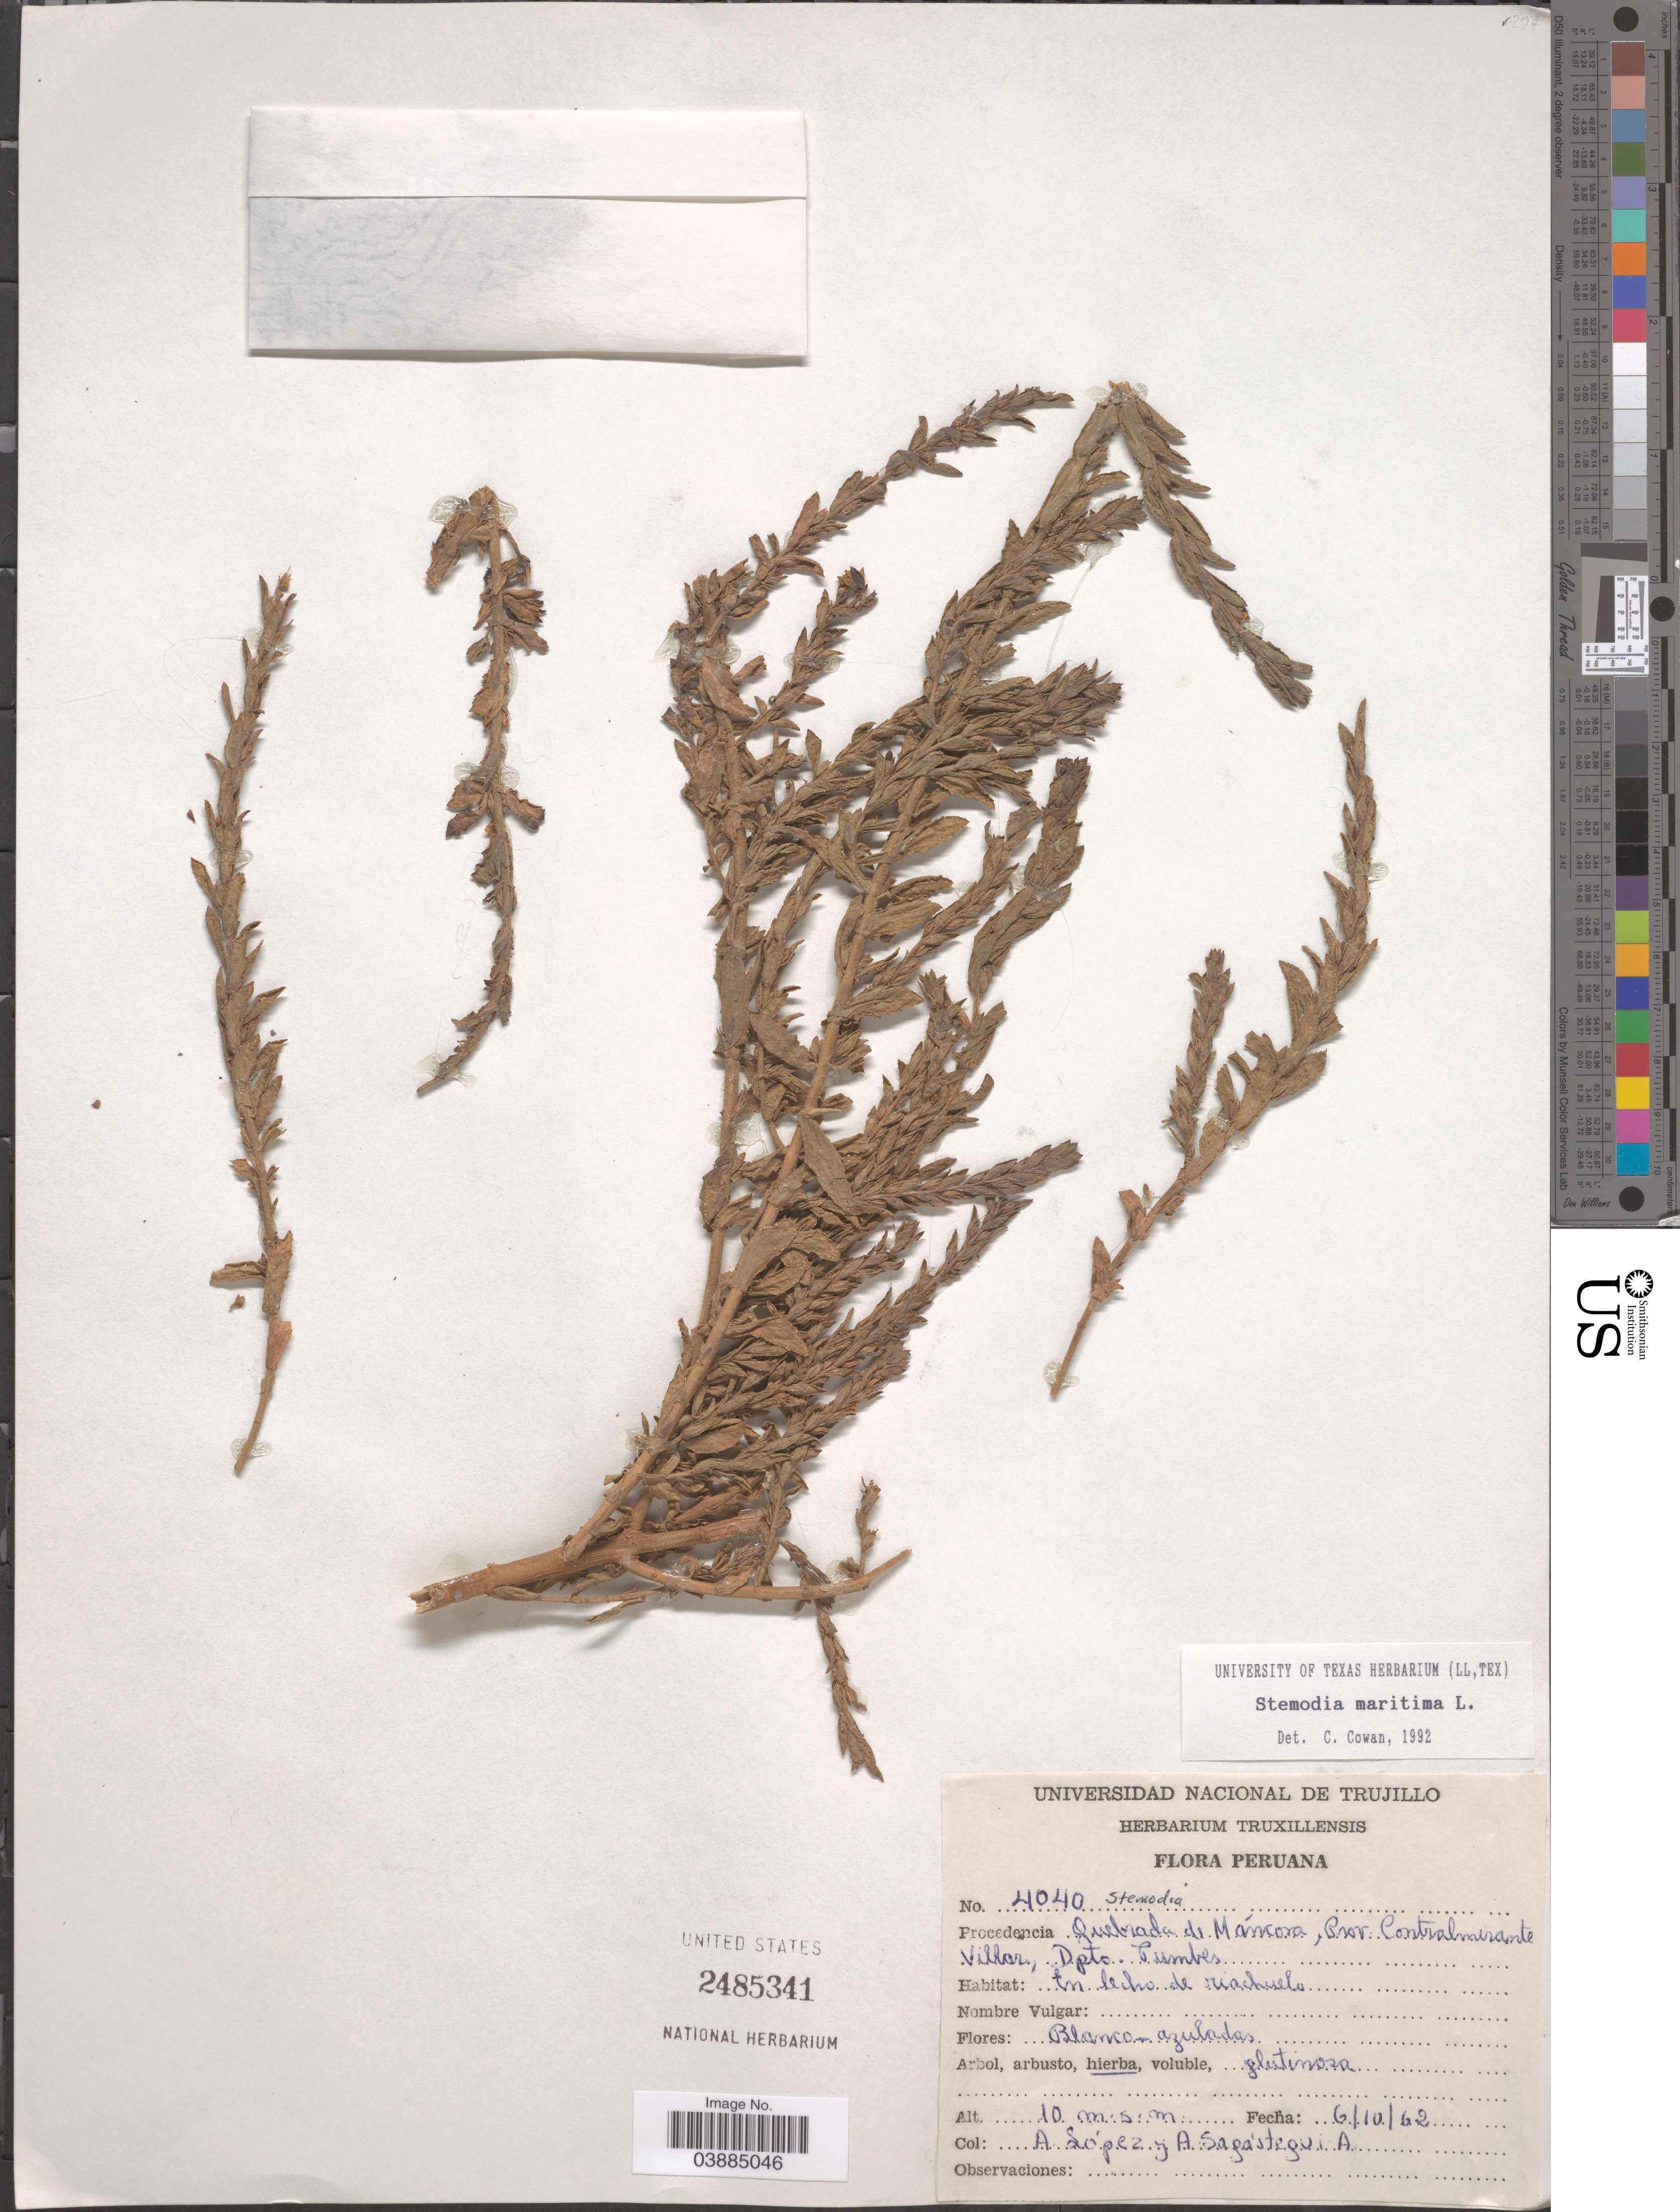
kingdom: Plantae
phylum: Tracheophyta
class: Magnoliopsida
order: Lamiales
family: Plantaginaceae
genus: Stemodia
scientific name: Stemodia maritima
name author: L.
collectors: A. Lopez & A. Sagástegui A.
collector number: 4040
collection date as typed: Transcribed d/m/y: 6/10/62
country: Peru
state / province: Tumbes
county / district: Contralmirante Villar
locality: Quebrada de Máncora, Prov. Contralmerante Villar, Dpto. Tumbes.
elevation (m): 10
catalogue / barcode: US 2485341